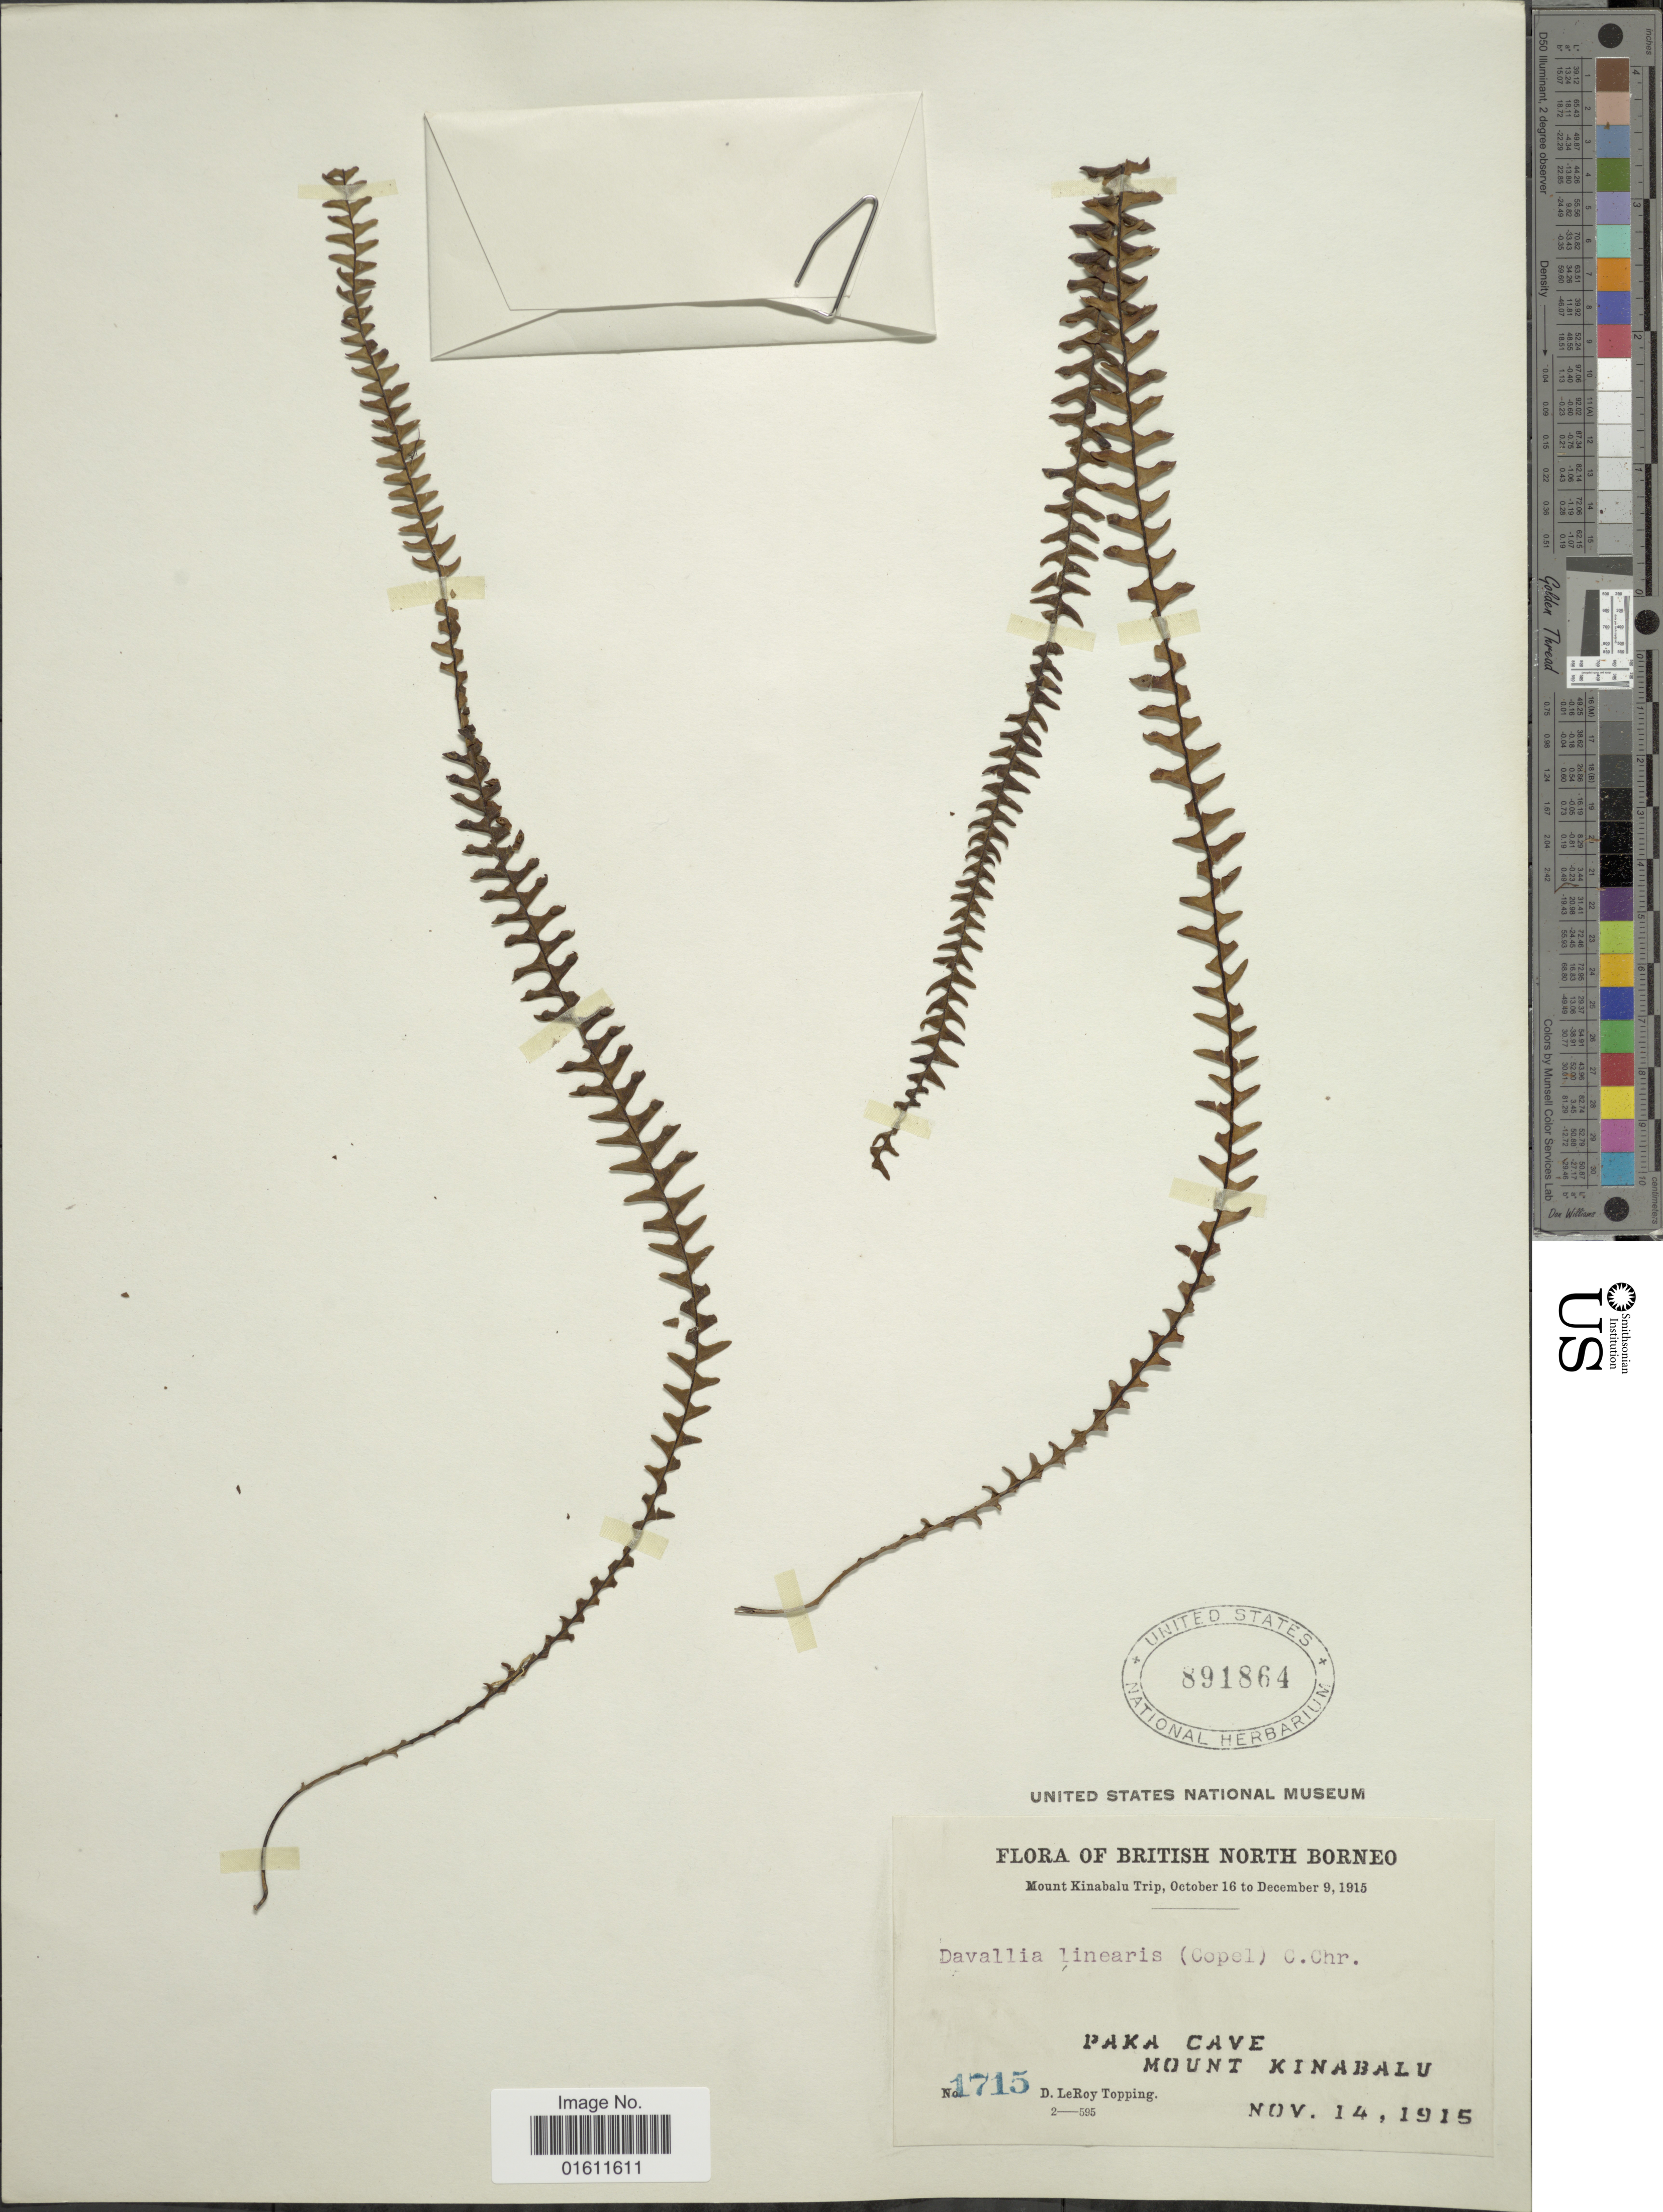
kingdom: Plantae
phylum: Tracheophyta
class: Polypodiopsida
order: Polypodiales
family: Polypodiaceae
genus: Prosaptia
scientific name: Prosaptia davalliacea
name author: (F. Muell. & Baker) Copel.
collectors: D. L. Topping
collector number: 1715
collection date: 1915-11-14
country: Malaysia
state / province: Sabah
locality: Paka Cave, Mount Kinabalu, British North Borneo.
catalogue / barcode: US 891864